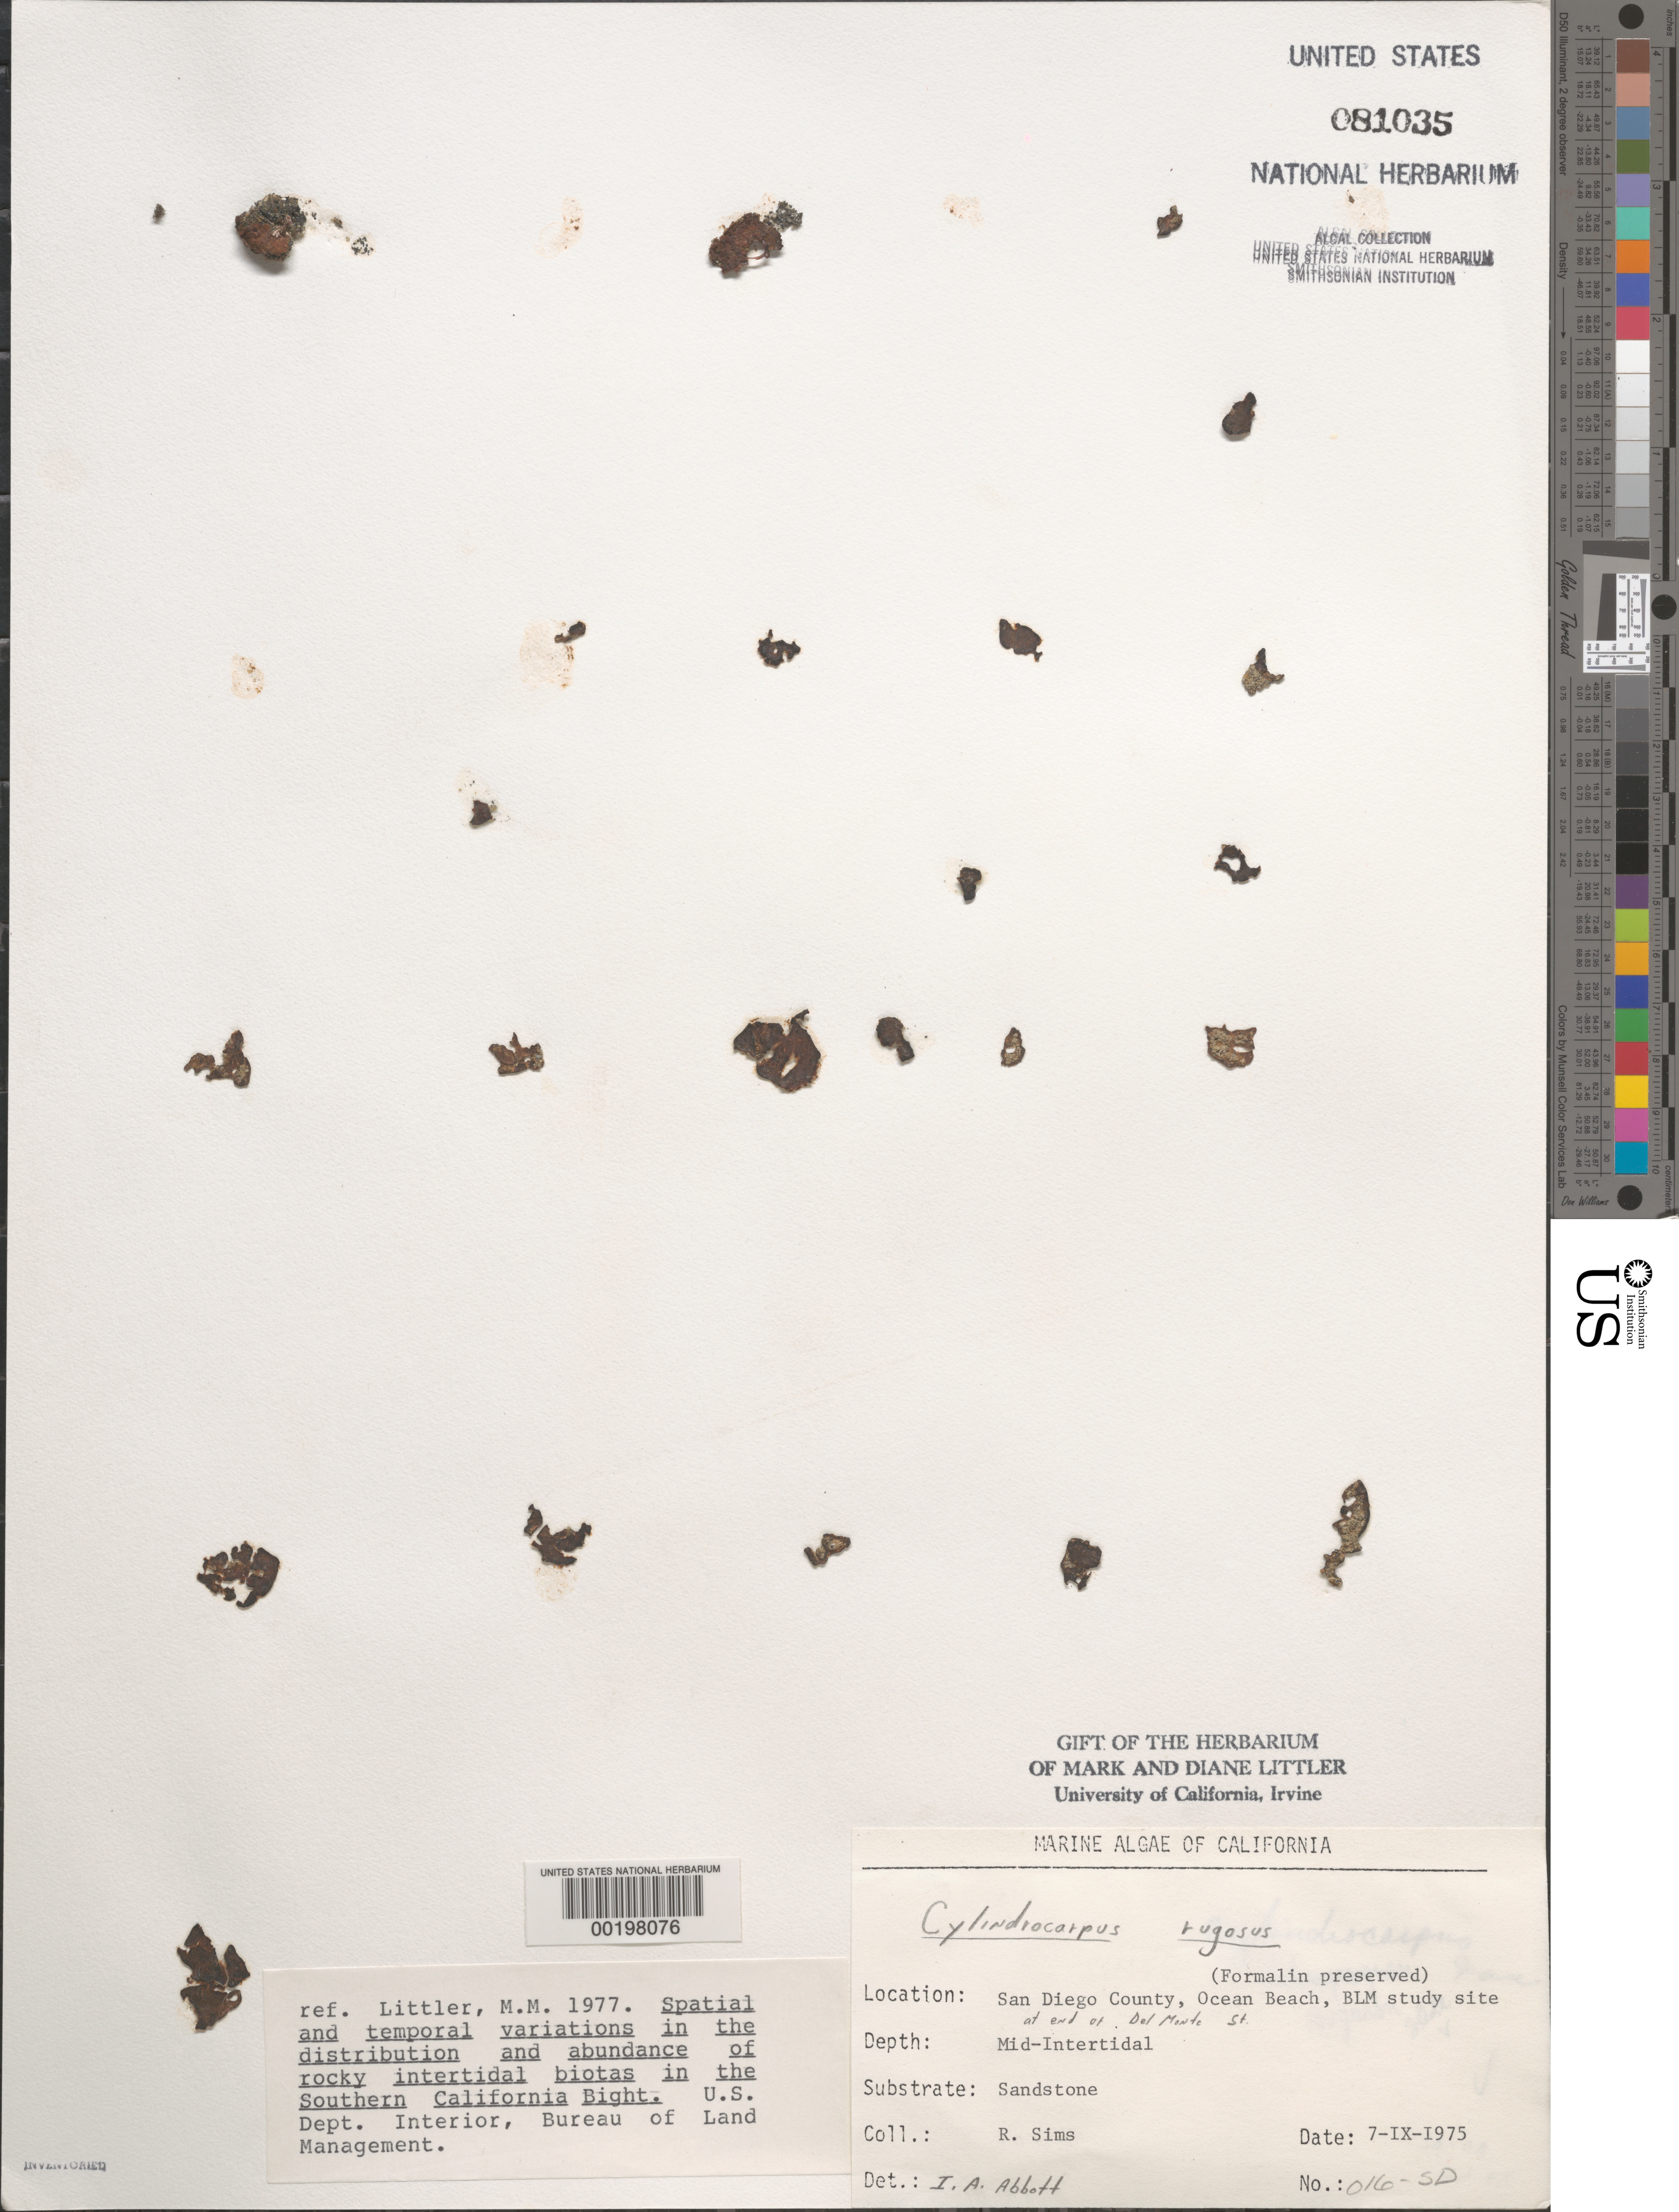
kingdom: Chromista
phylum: Ochrophyta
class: Phaeophyceae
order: Ectocarpales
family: Petrospongiaceae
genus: Petrospongium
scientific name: Petrospongium rugosum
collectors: R. H. Sims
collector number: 016-sd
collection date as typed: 07 Sep 1975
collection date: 1975-09-07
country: United States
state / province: California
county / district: San Diego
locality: End of Del Monte Street, Ocean Beach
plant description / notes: BLM-SOCALBIGHT Rocky Intertidal Survey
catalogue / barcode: US 81035